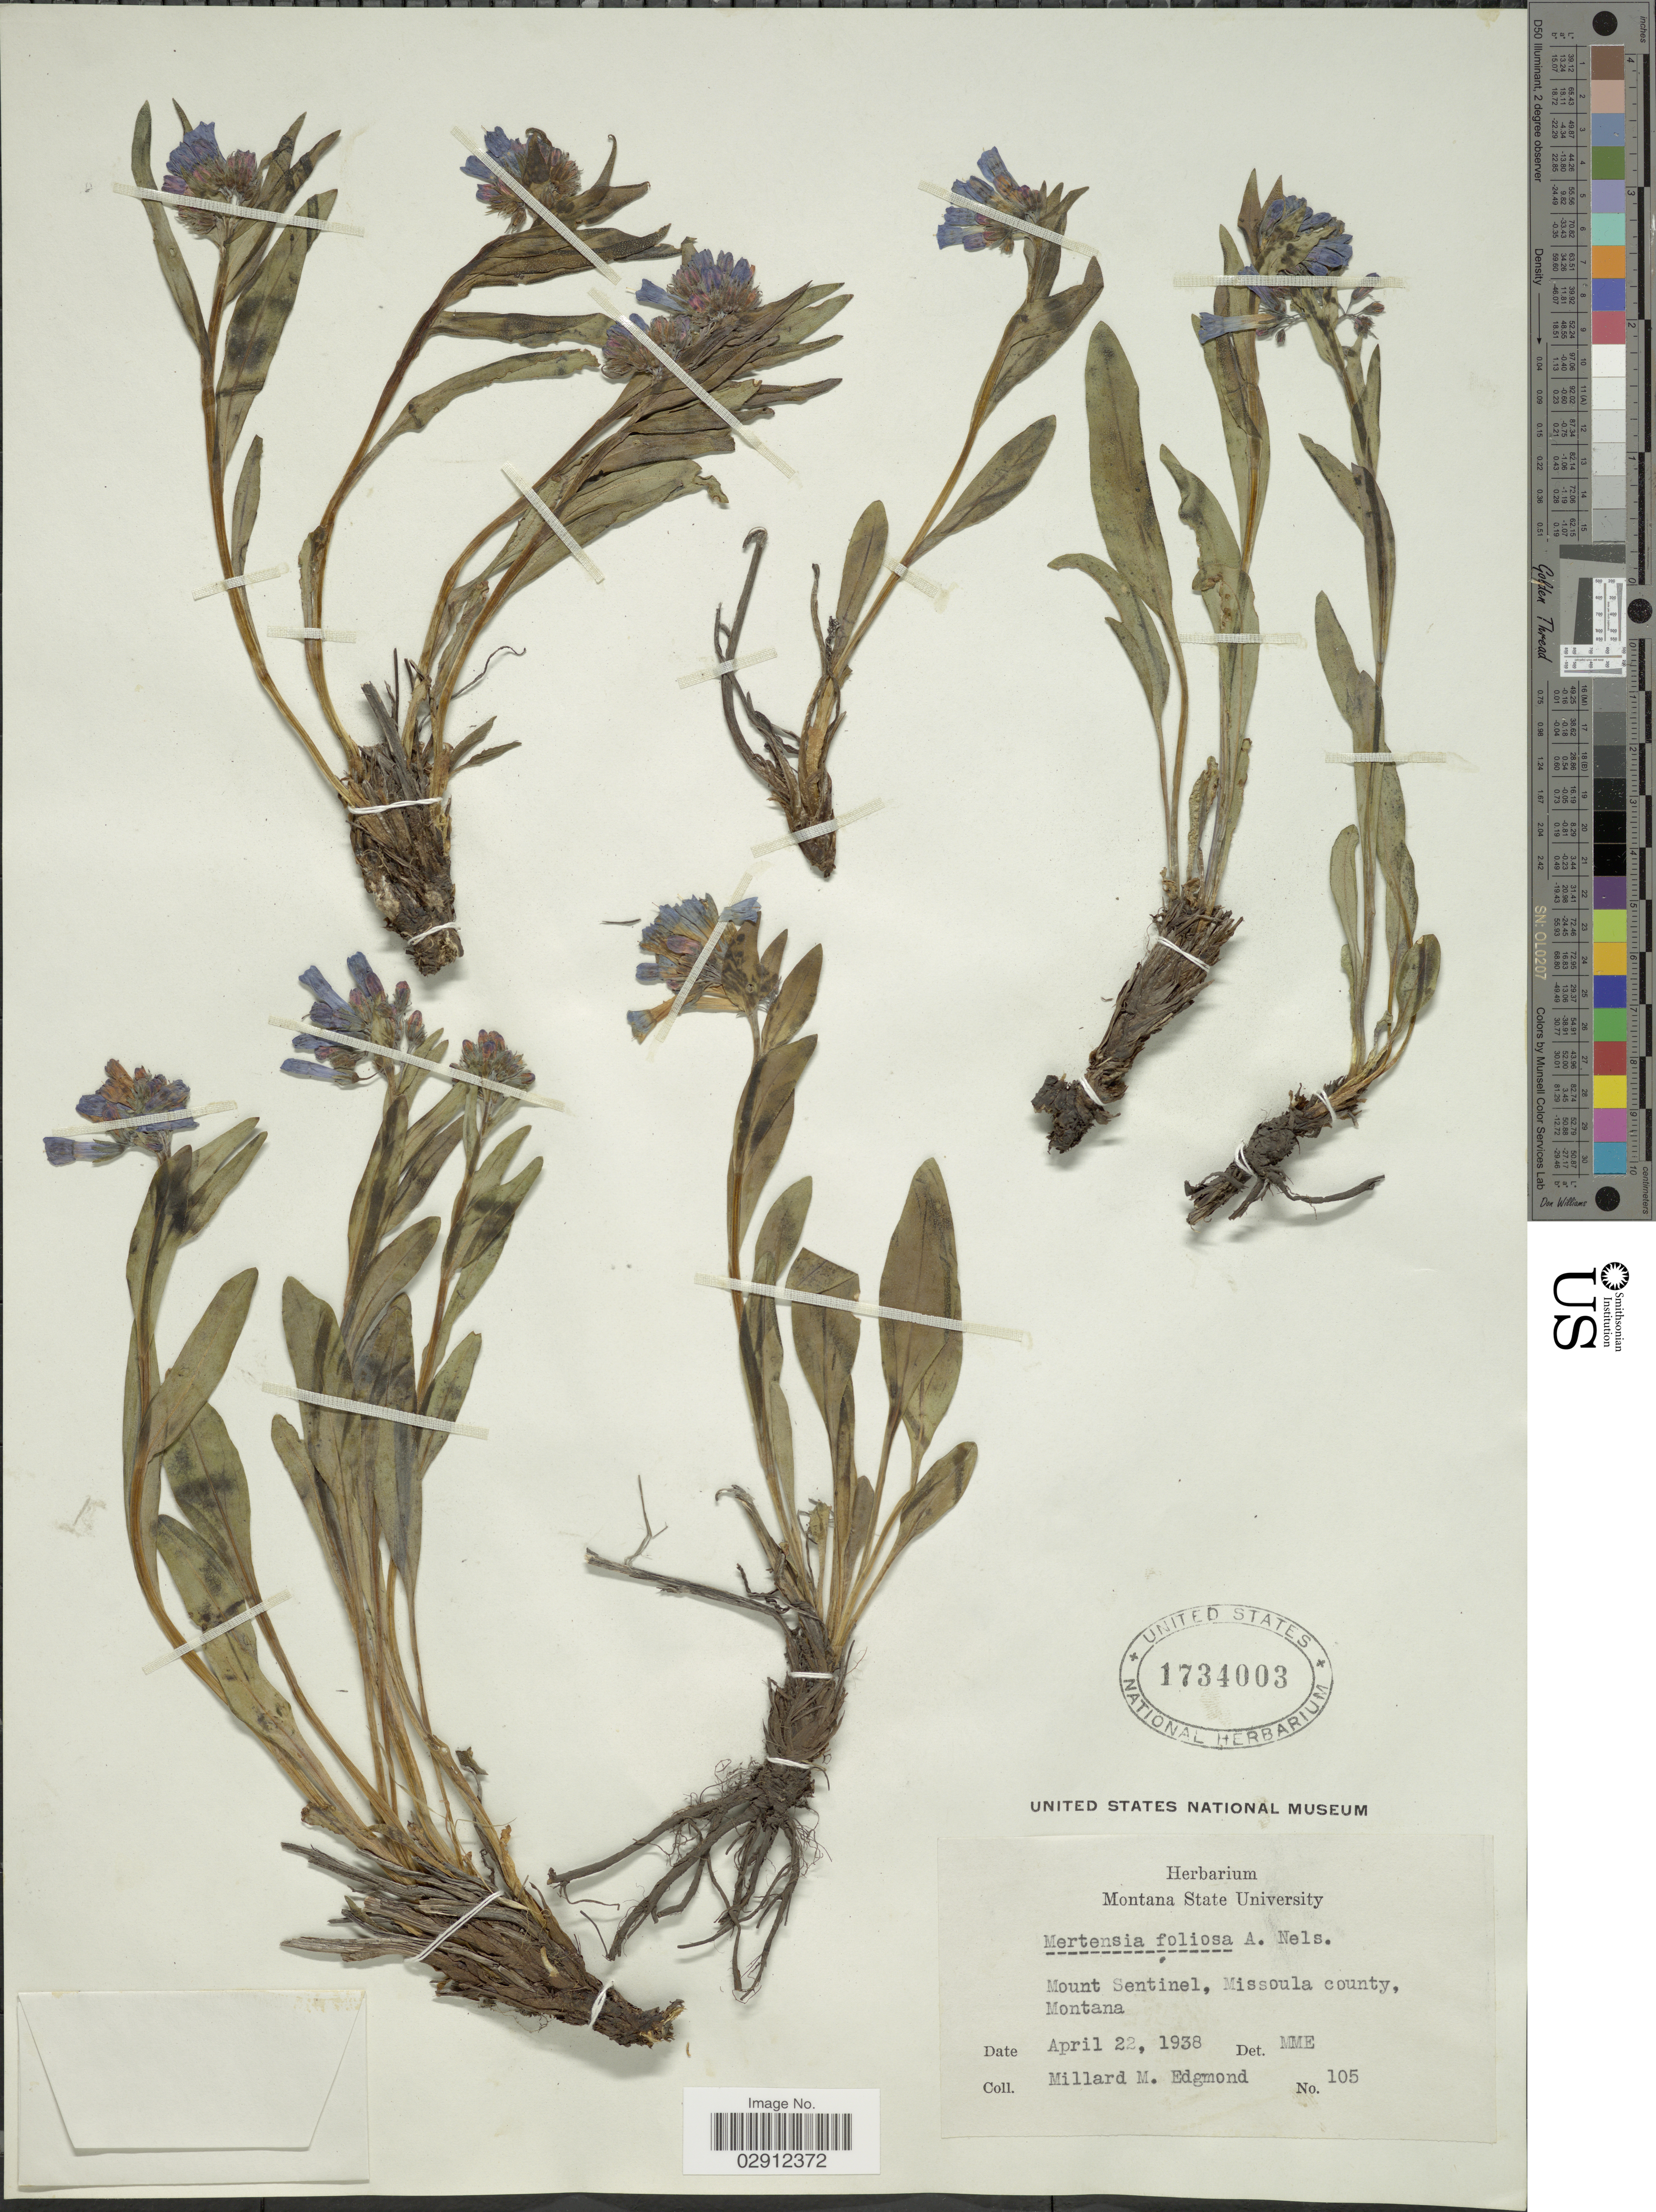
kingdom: Plantae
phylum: Tracheophyta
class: Magnoliopsida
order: Boraginales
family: Boraginaceae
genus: Mertensia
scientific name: Mertensia foliosa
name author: A. Nelson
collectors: M. Edgmond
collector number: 105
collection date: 1938-04-22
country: United States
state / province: Montana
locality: Mount Sentinel, Missoula County.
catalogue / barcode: US 1734003